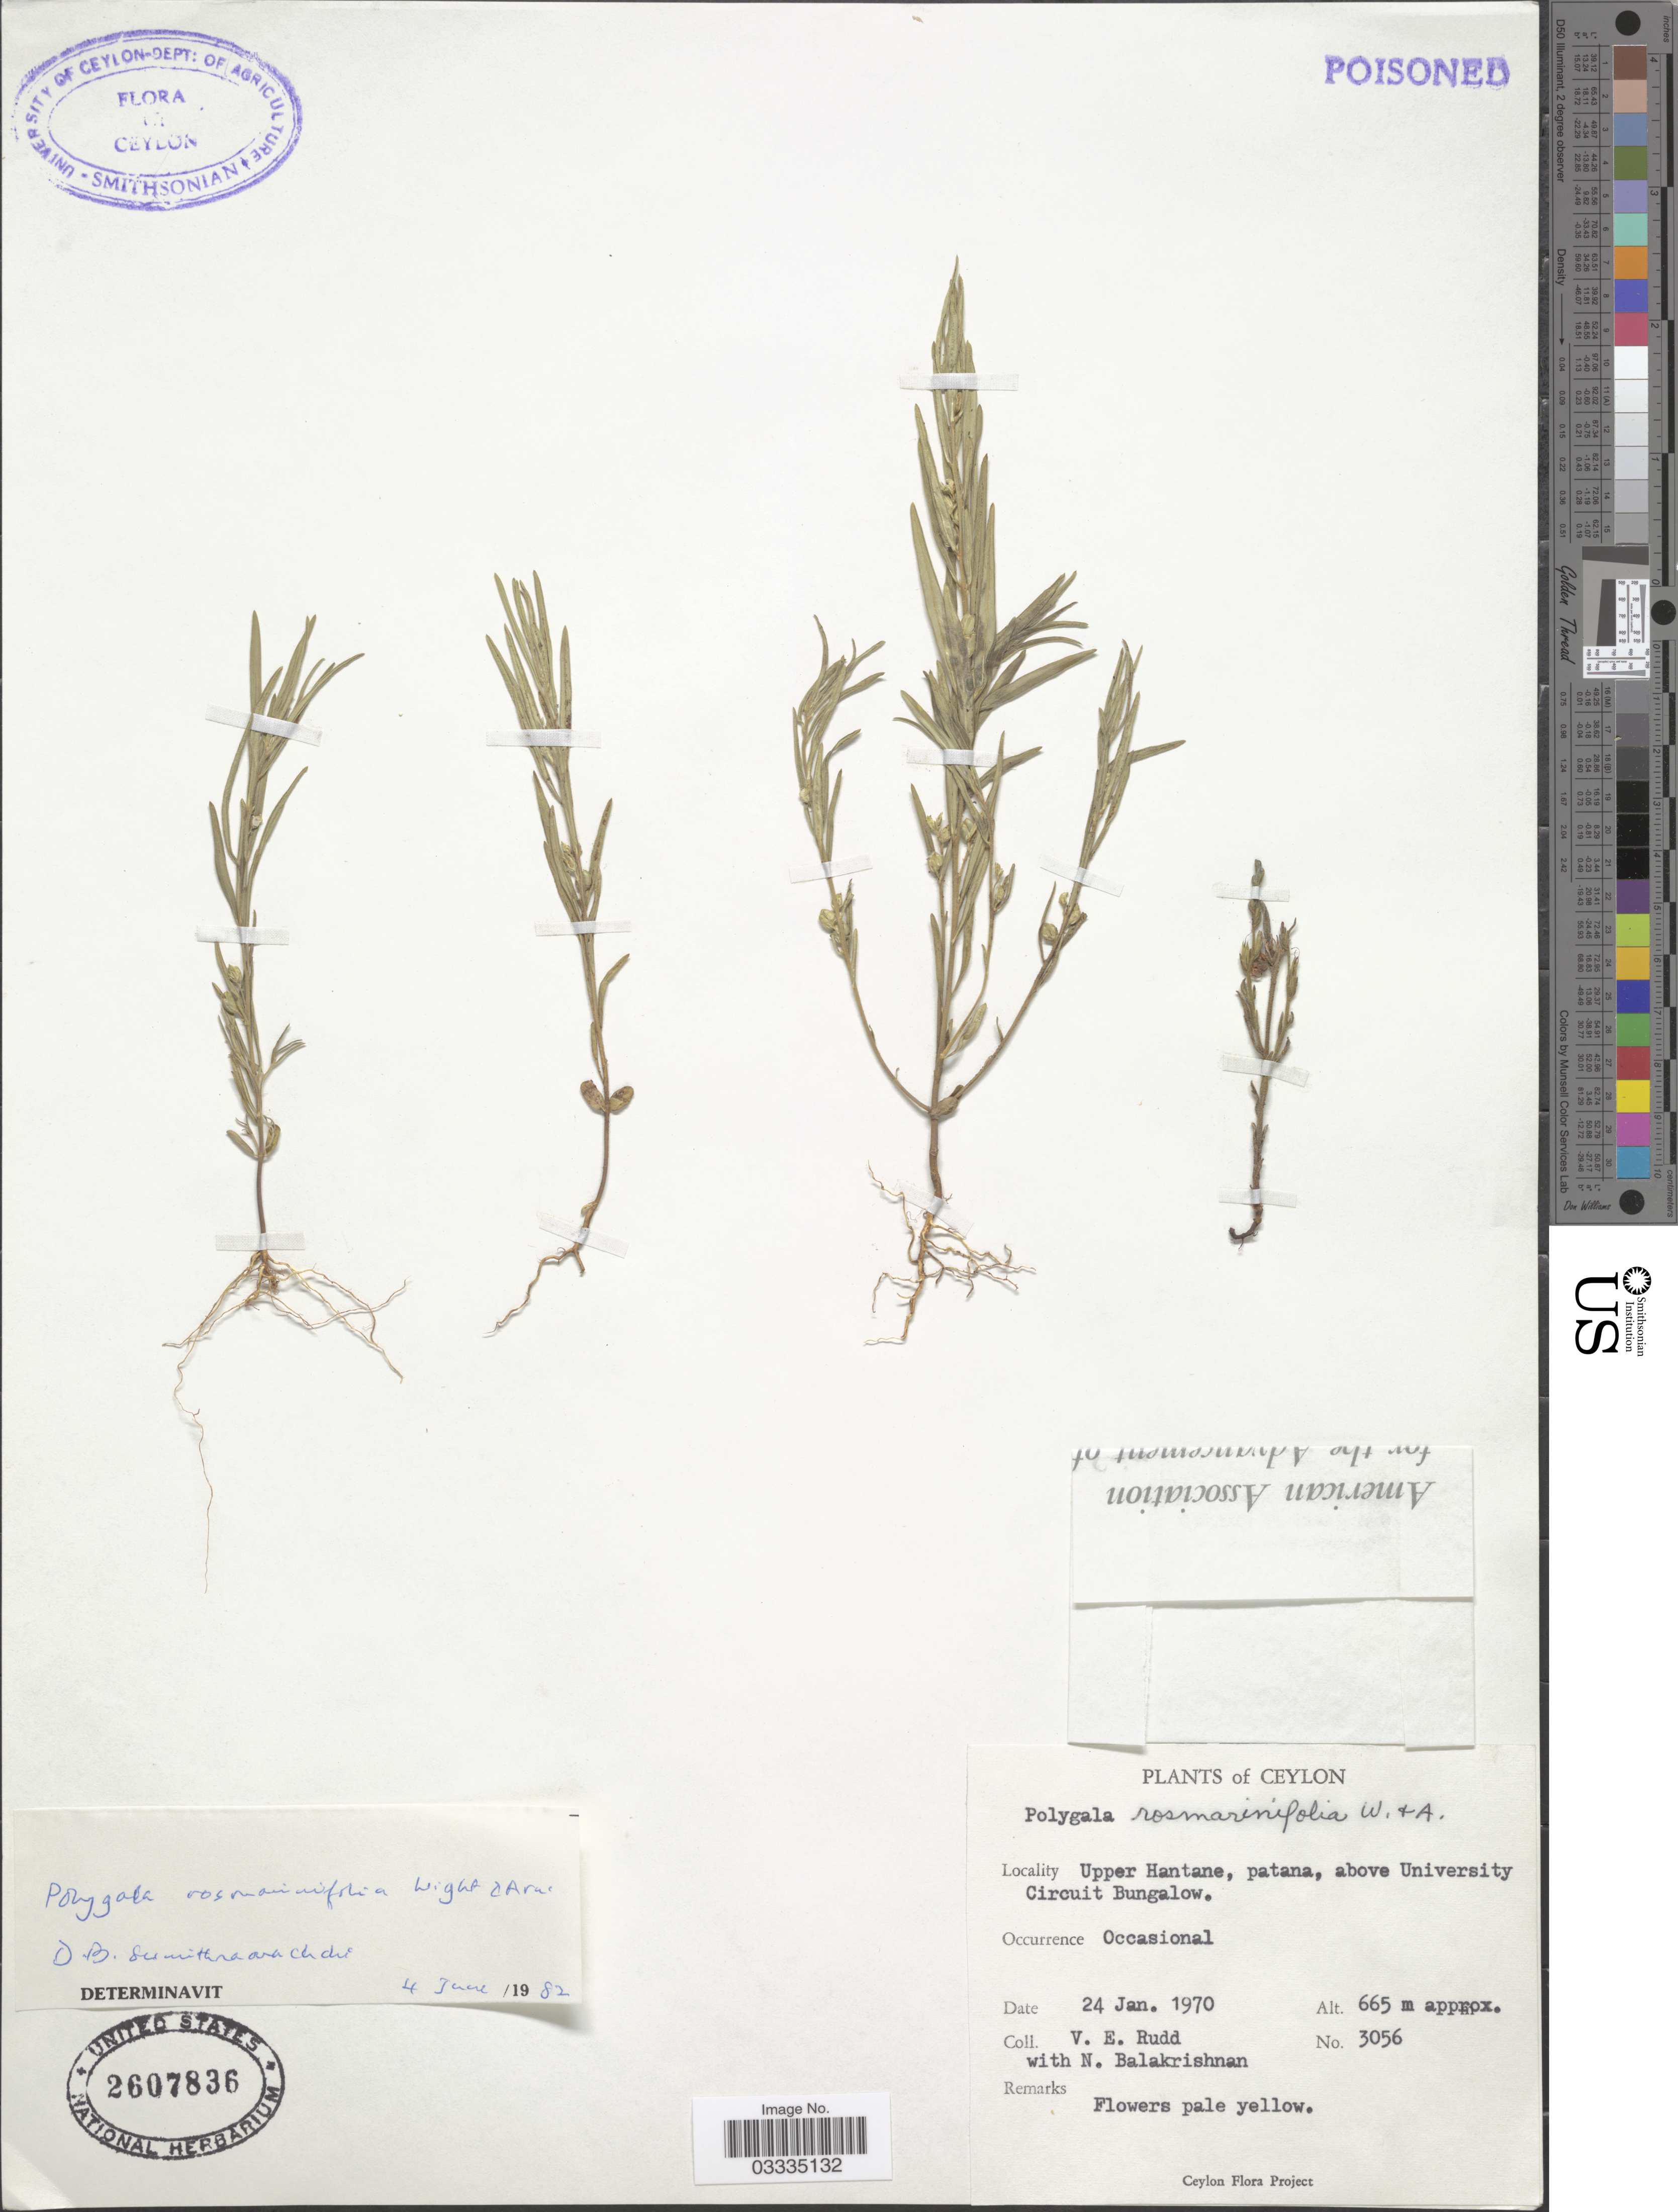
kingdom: Plantae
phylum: Tracheophyta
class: Magnoliopsida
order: Fabales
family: Polygalaceae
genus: Polygala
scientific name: Polygala rosmarinifolia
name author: Wight & Arn.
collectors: V. E. Rudd & N. Balakrishnan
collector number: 3056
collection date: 1970-01-24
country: Sri Lanka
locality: Ceylon. Upper Hantane, patana, above University Circuit Bungalow.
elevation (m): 665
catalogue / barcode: US 2607836